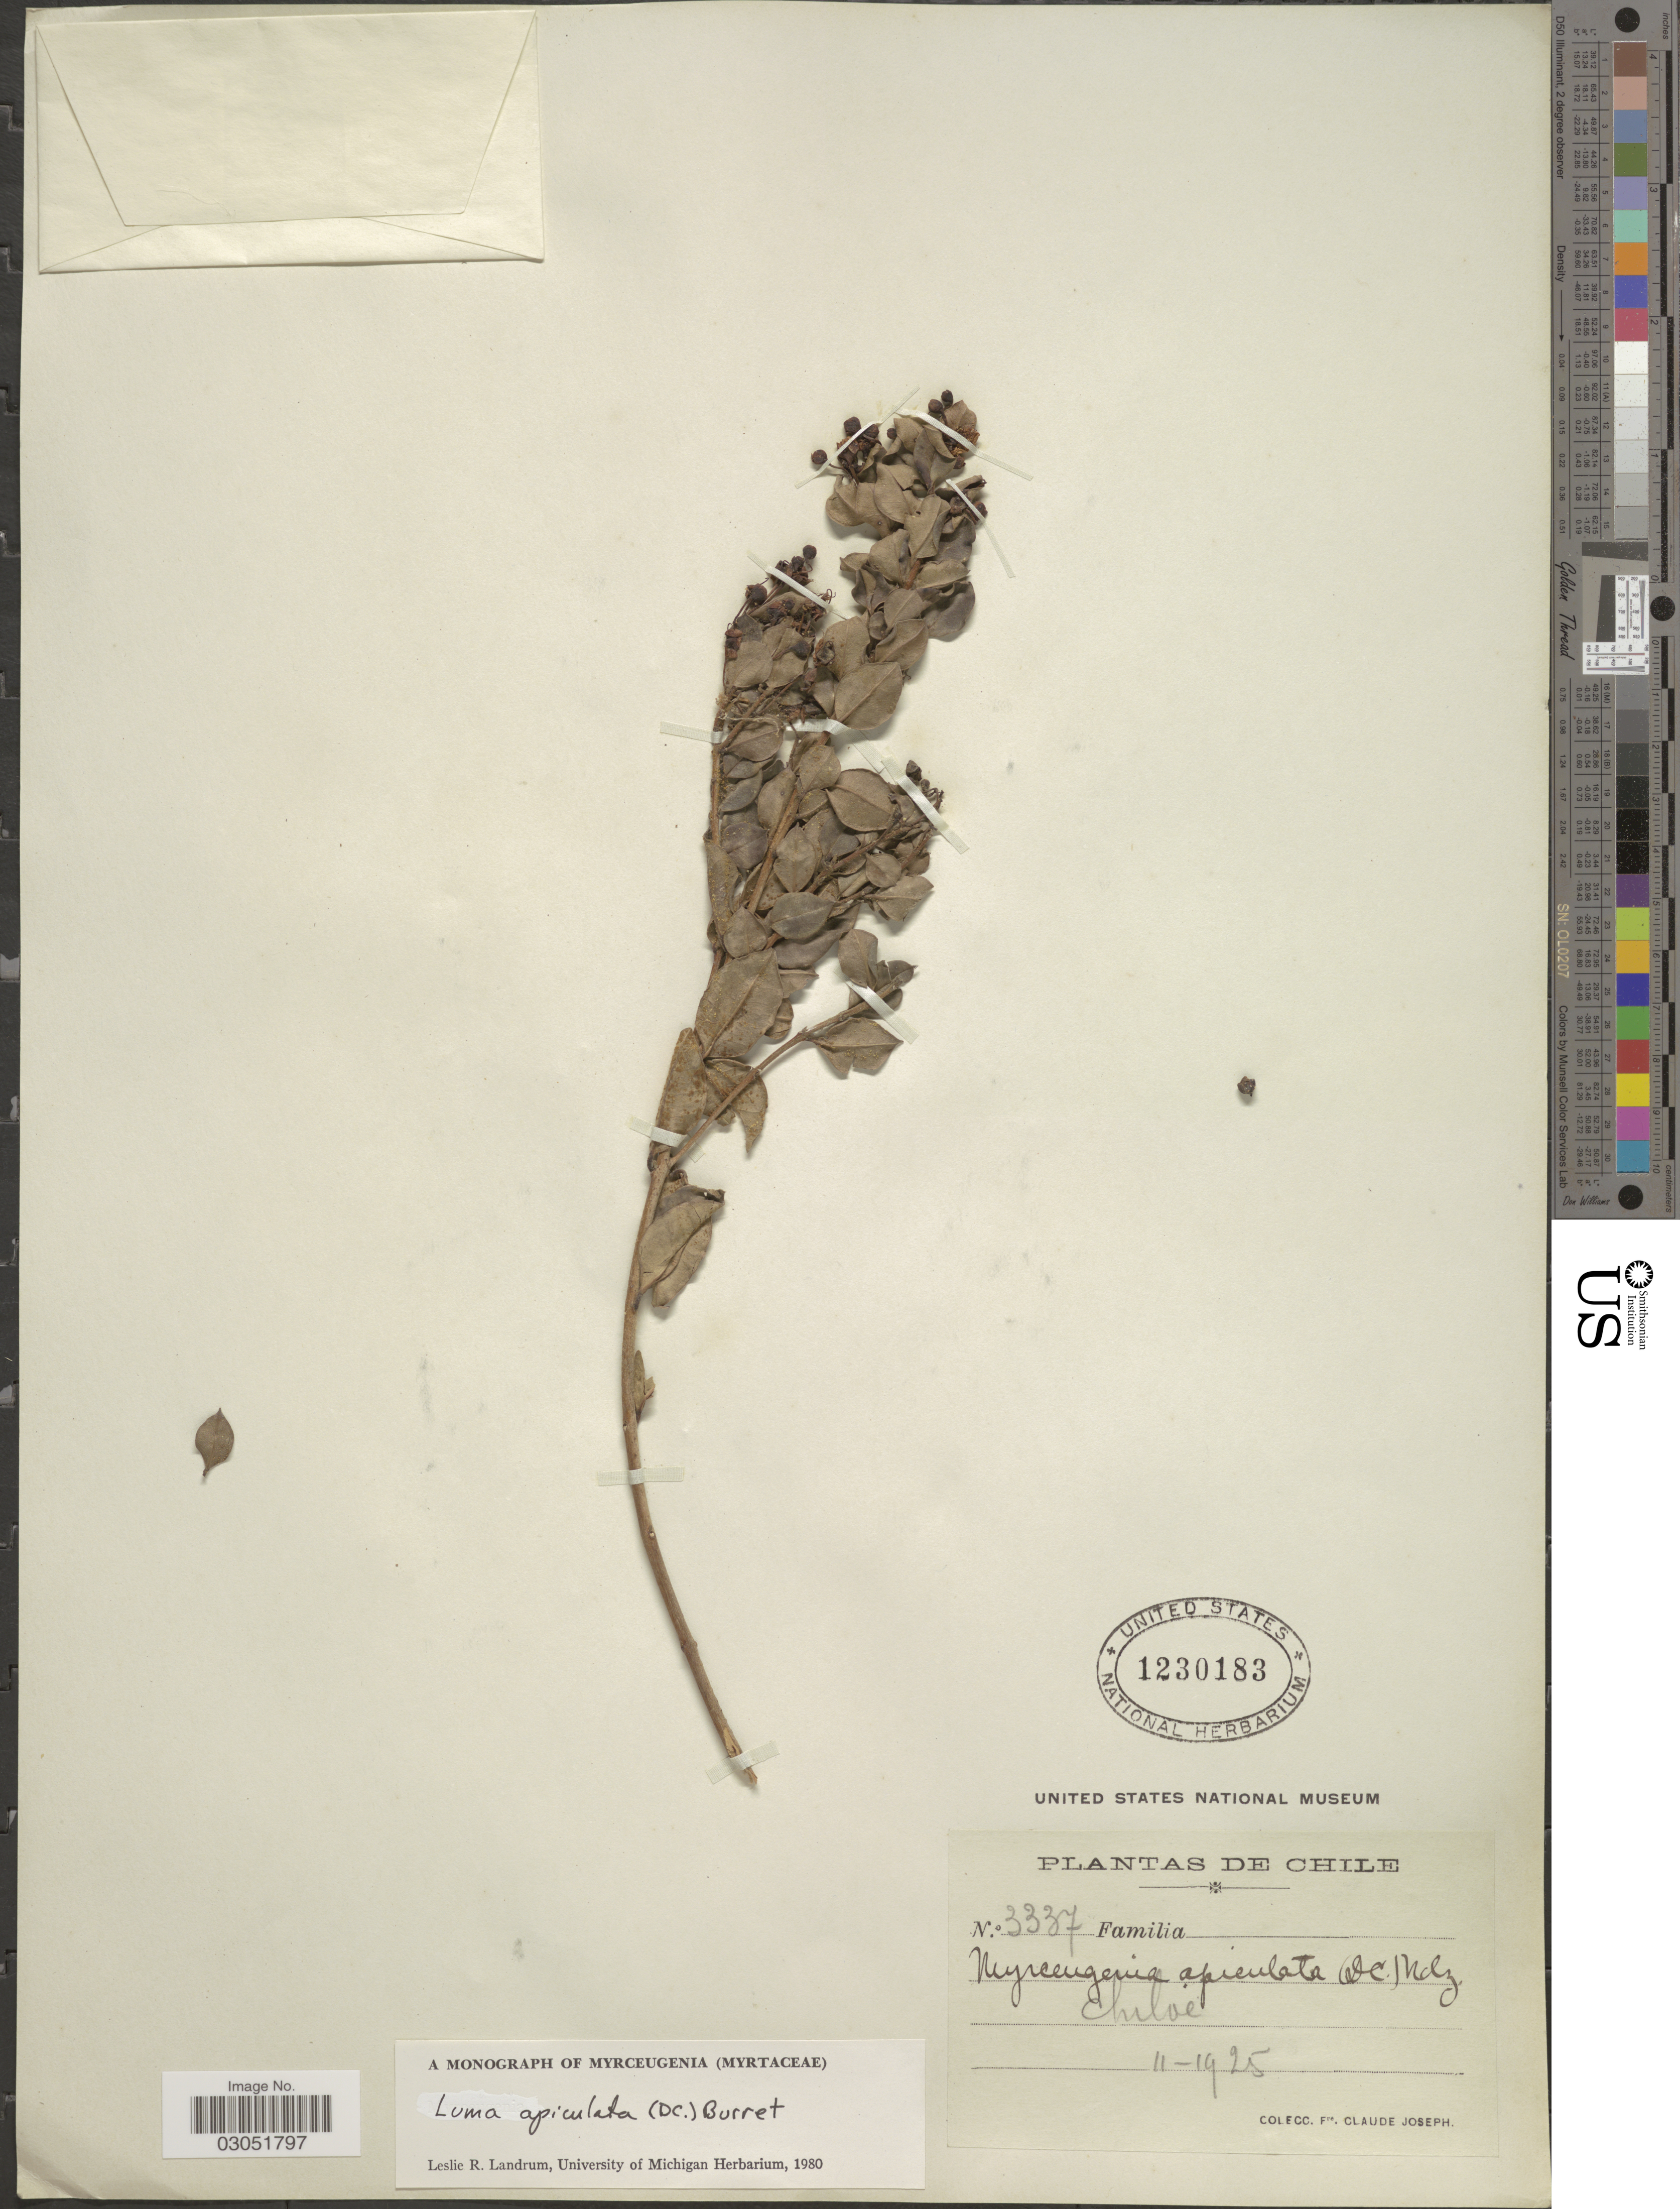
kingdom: Plantae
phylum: Tracheophyta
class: Magnoliopsida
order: Myrtales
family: Myrtaceae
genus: Luma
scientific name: Luma apiculata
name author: (DC.) Burret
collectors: Bro. Claude-Joseph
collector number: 3337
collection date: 1925-11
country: Chile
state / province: Arica y Parinacota (XV)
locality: Chiloé.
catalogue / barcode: US 1230183